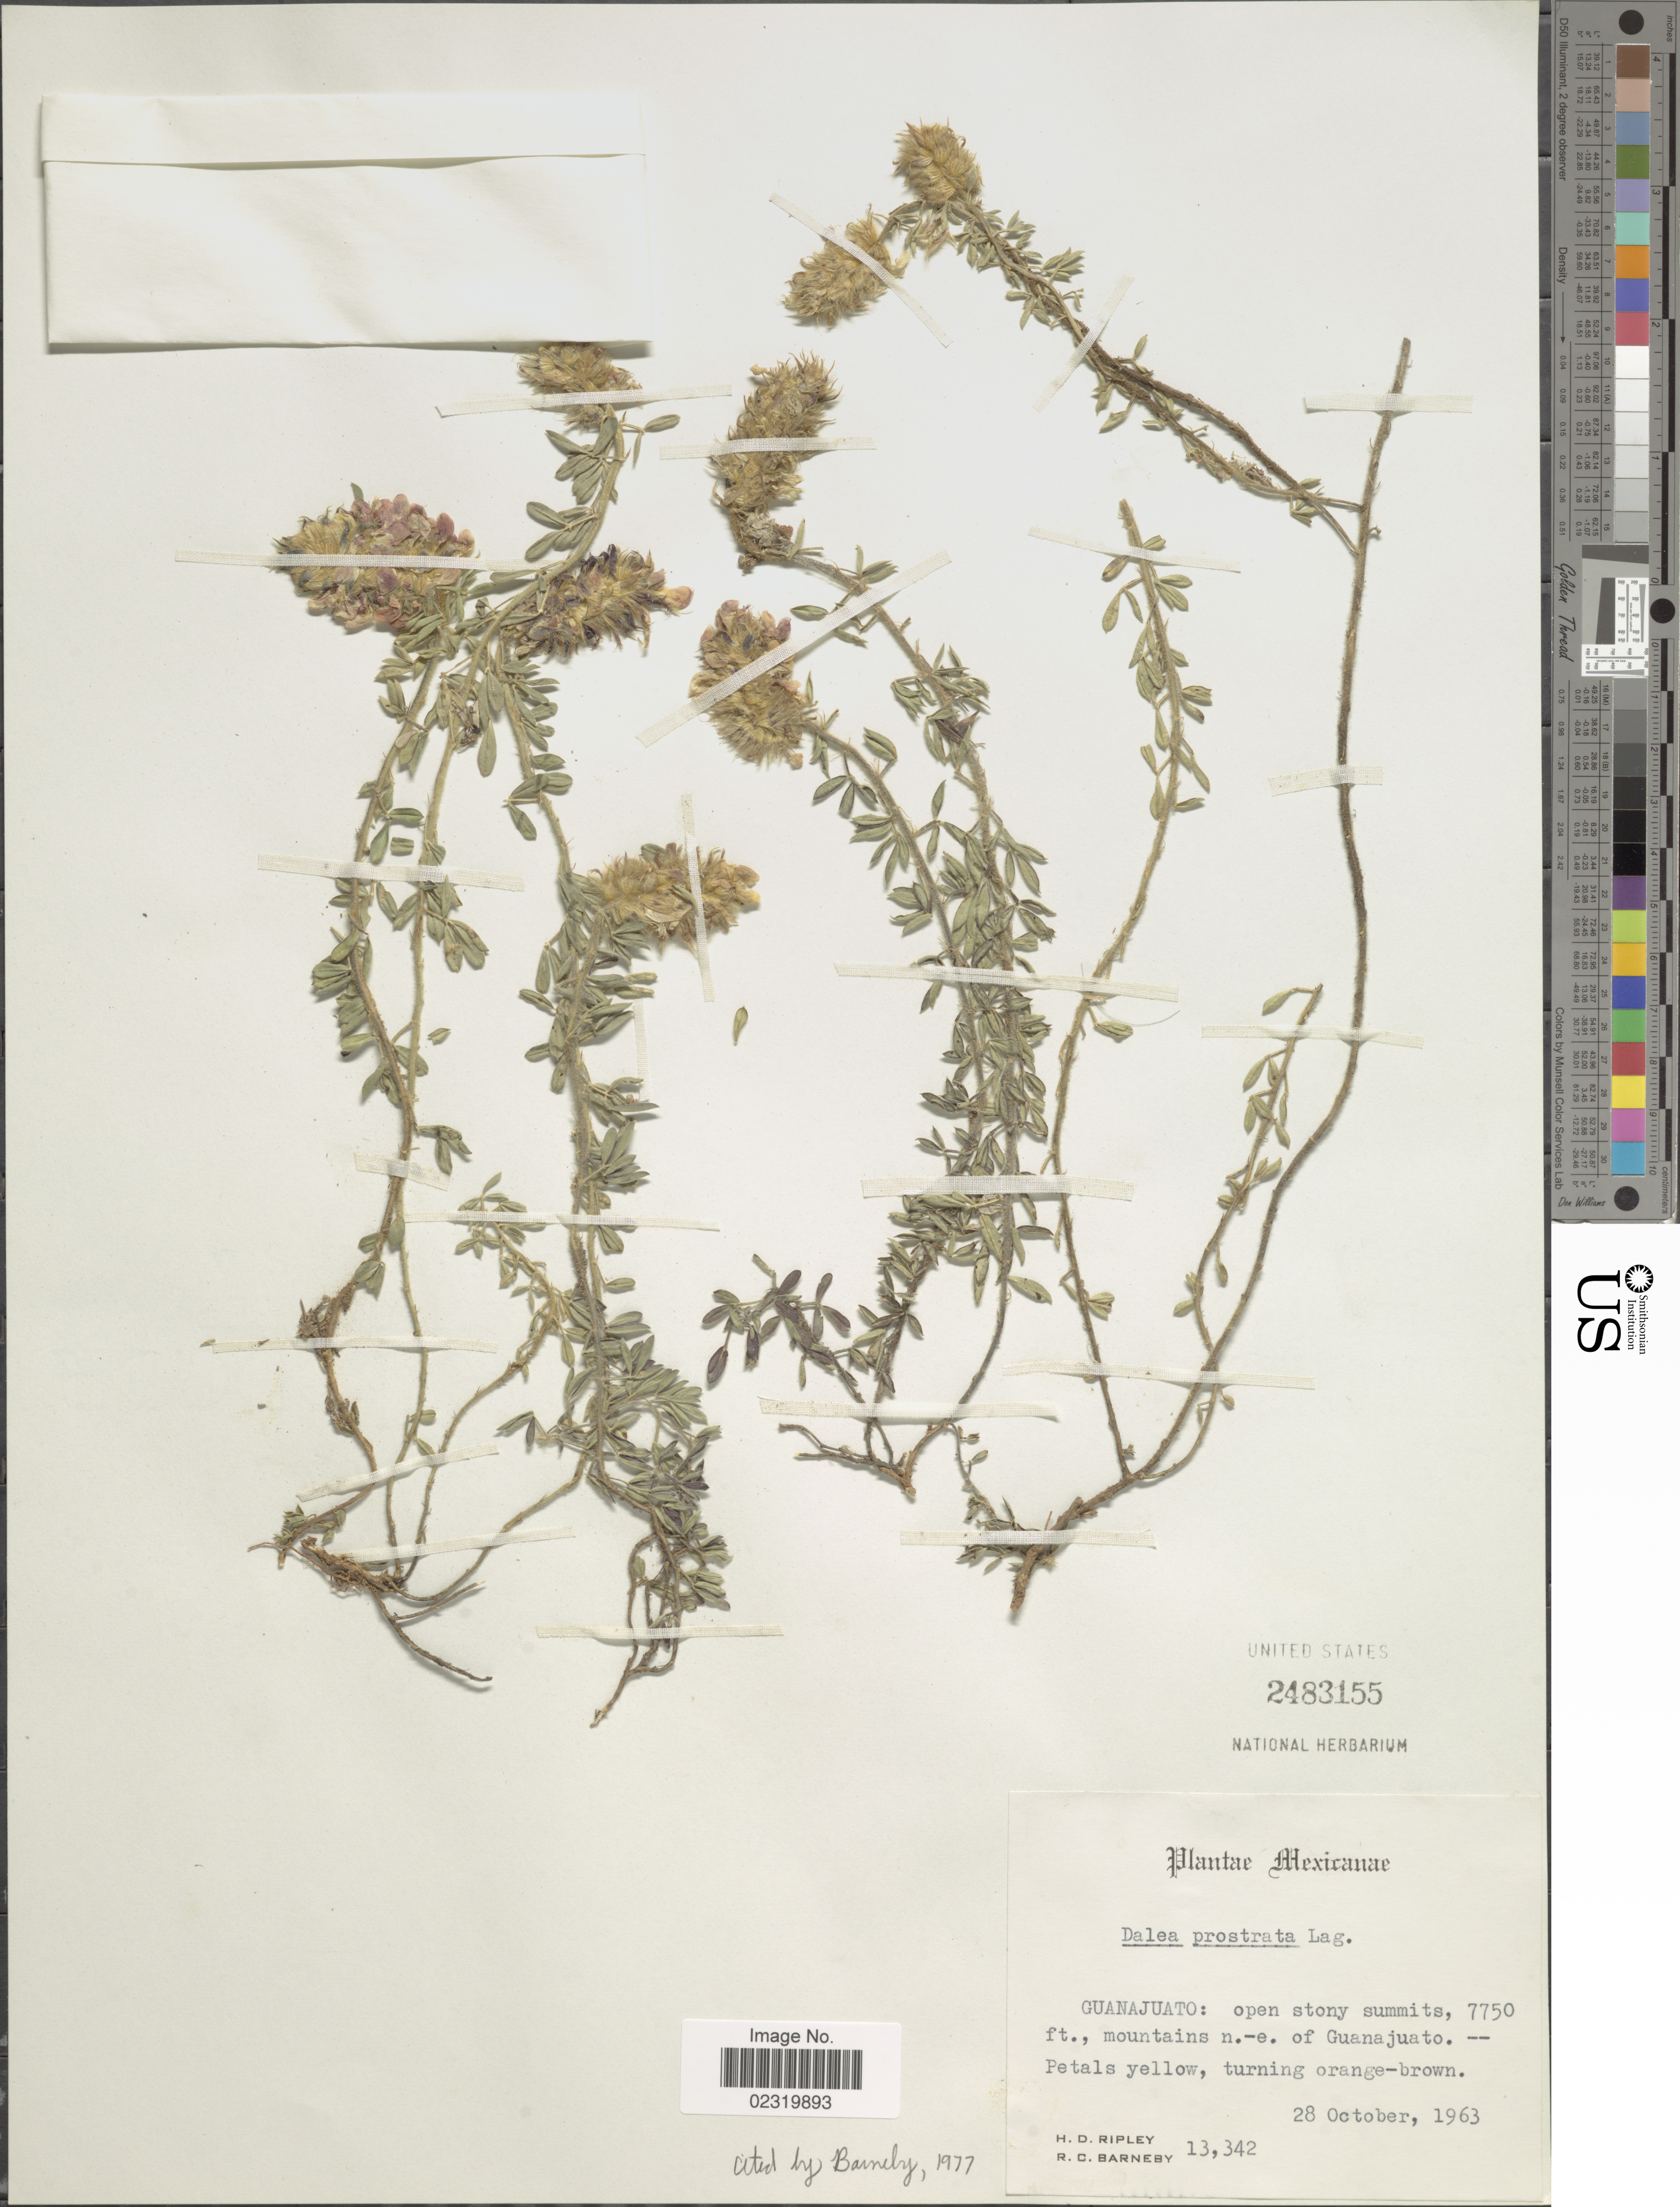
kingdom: Plantae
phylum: Tracheophyta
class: Magnoliopsida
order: Fabales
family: Fabaceae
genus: Dalea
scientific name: Dalea prostrata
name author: Ortega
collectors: H. Ripley & R. C. Barneby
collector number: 13342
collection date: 1963-10-28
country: Mexico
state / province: Guanajuato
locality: Mountains n. -e. of Guanajuato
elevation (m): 2362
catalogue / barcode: US 2483155